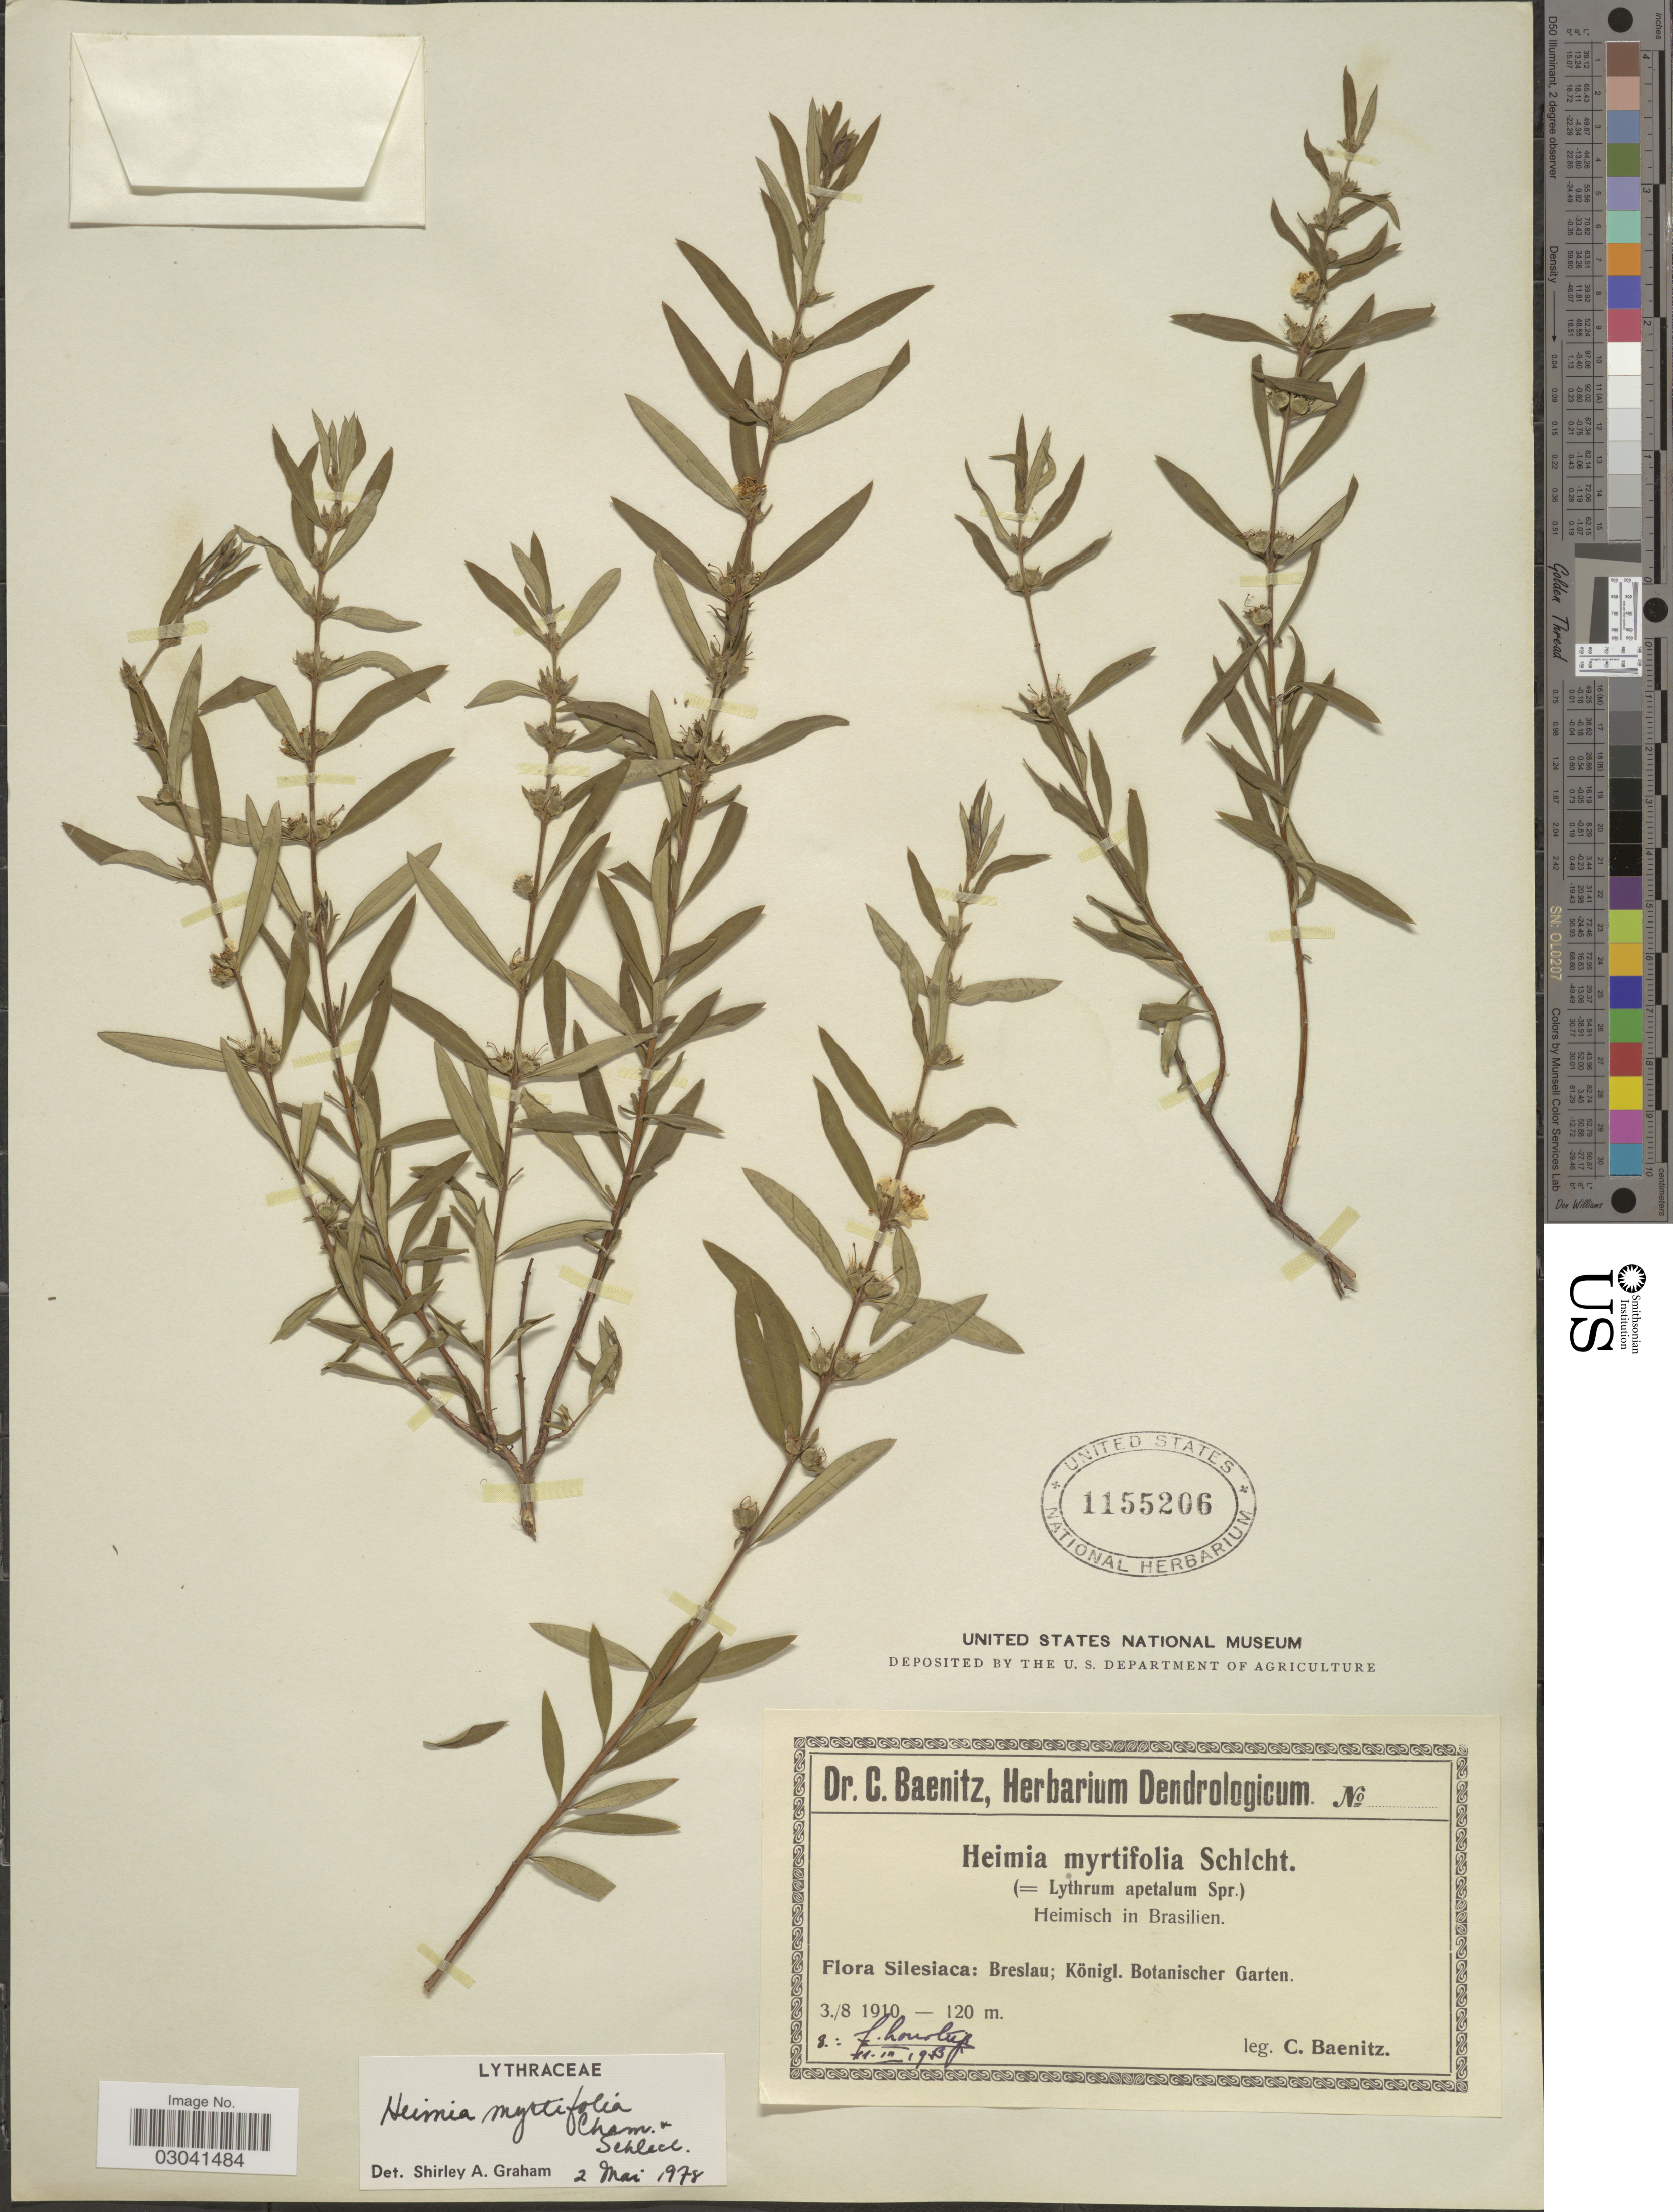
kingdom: Plantae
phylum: Tracheophyta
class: Magnoliopsida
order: Myrtales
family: Lythraceae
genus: Heimia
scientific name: Heimia myrtifolia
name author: Cham. & Schltdl.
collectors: C. G. Baenitz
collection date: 1910-08-03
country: Poland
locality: Silesiaca: Breslau; Königl. Botanischer Garten.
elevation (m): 120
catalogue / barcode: US 1155206